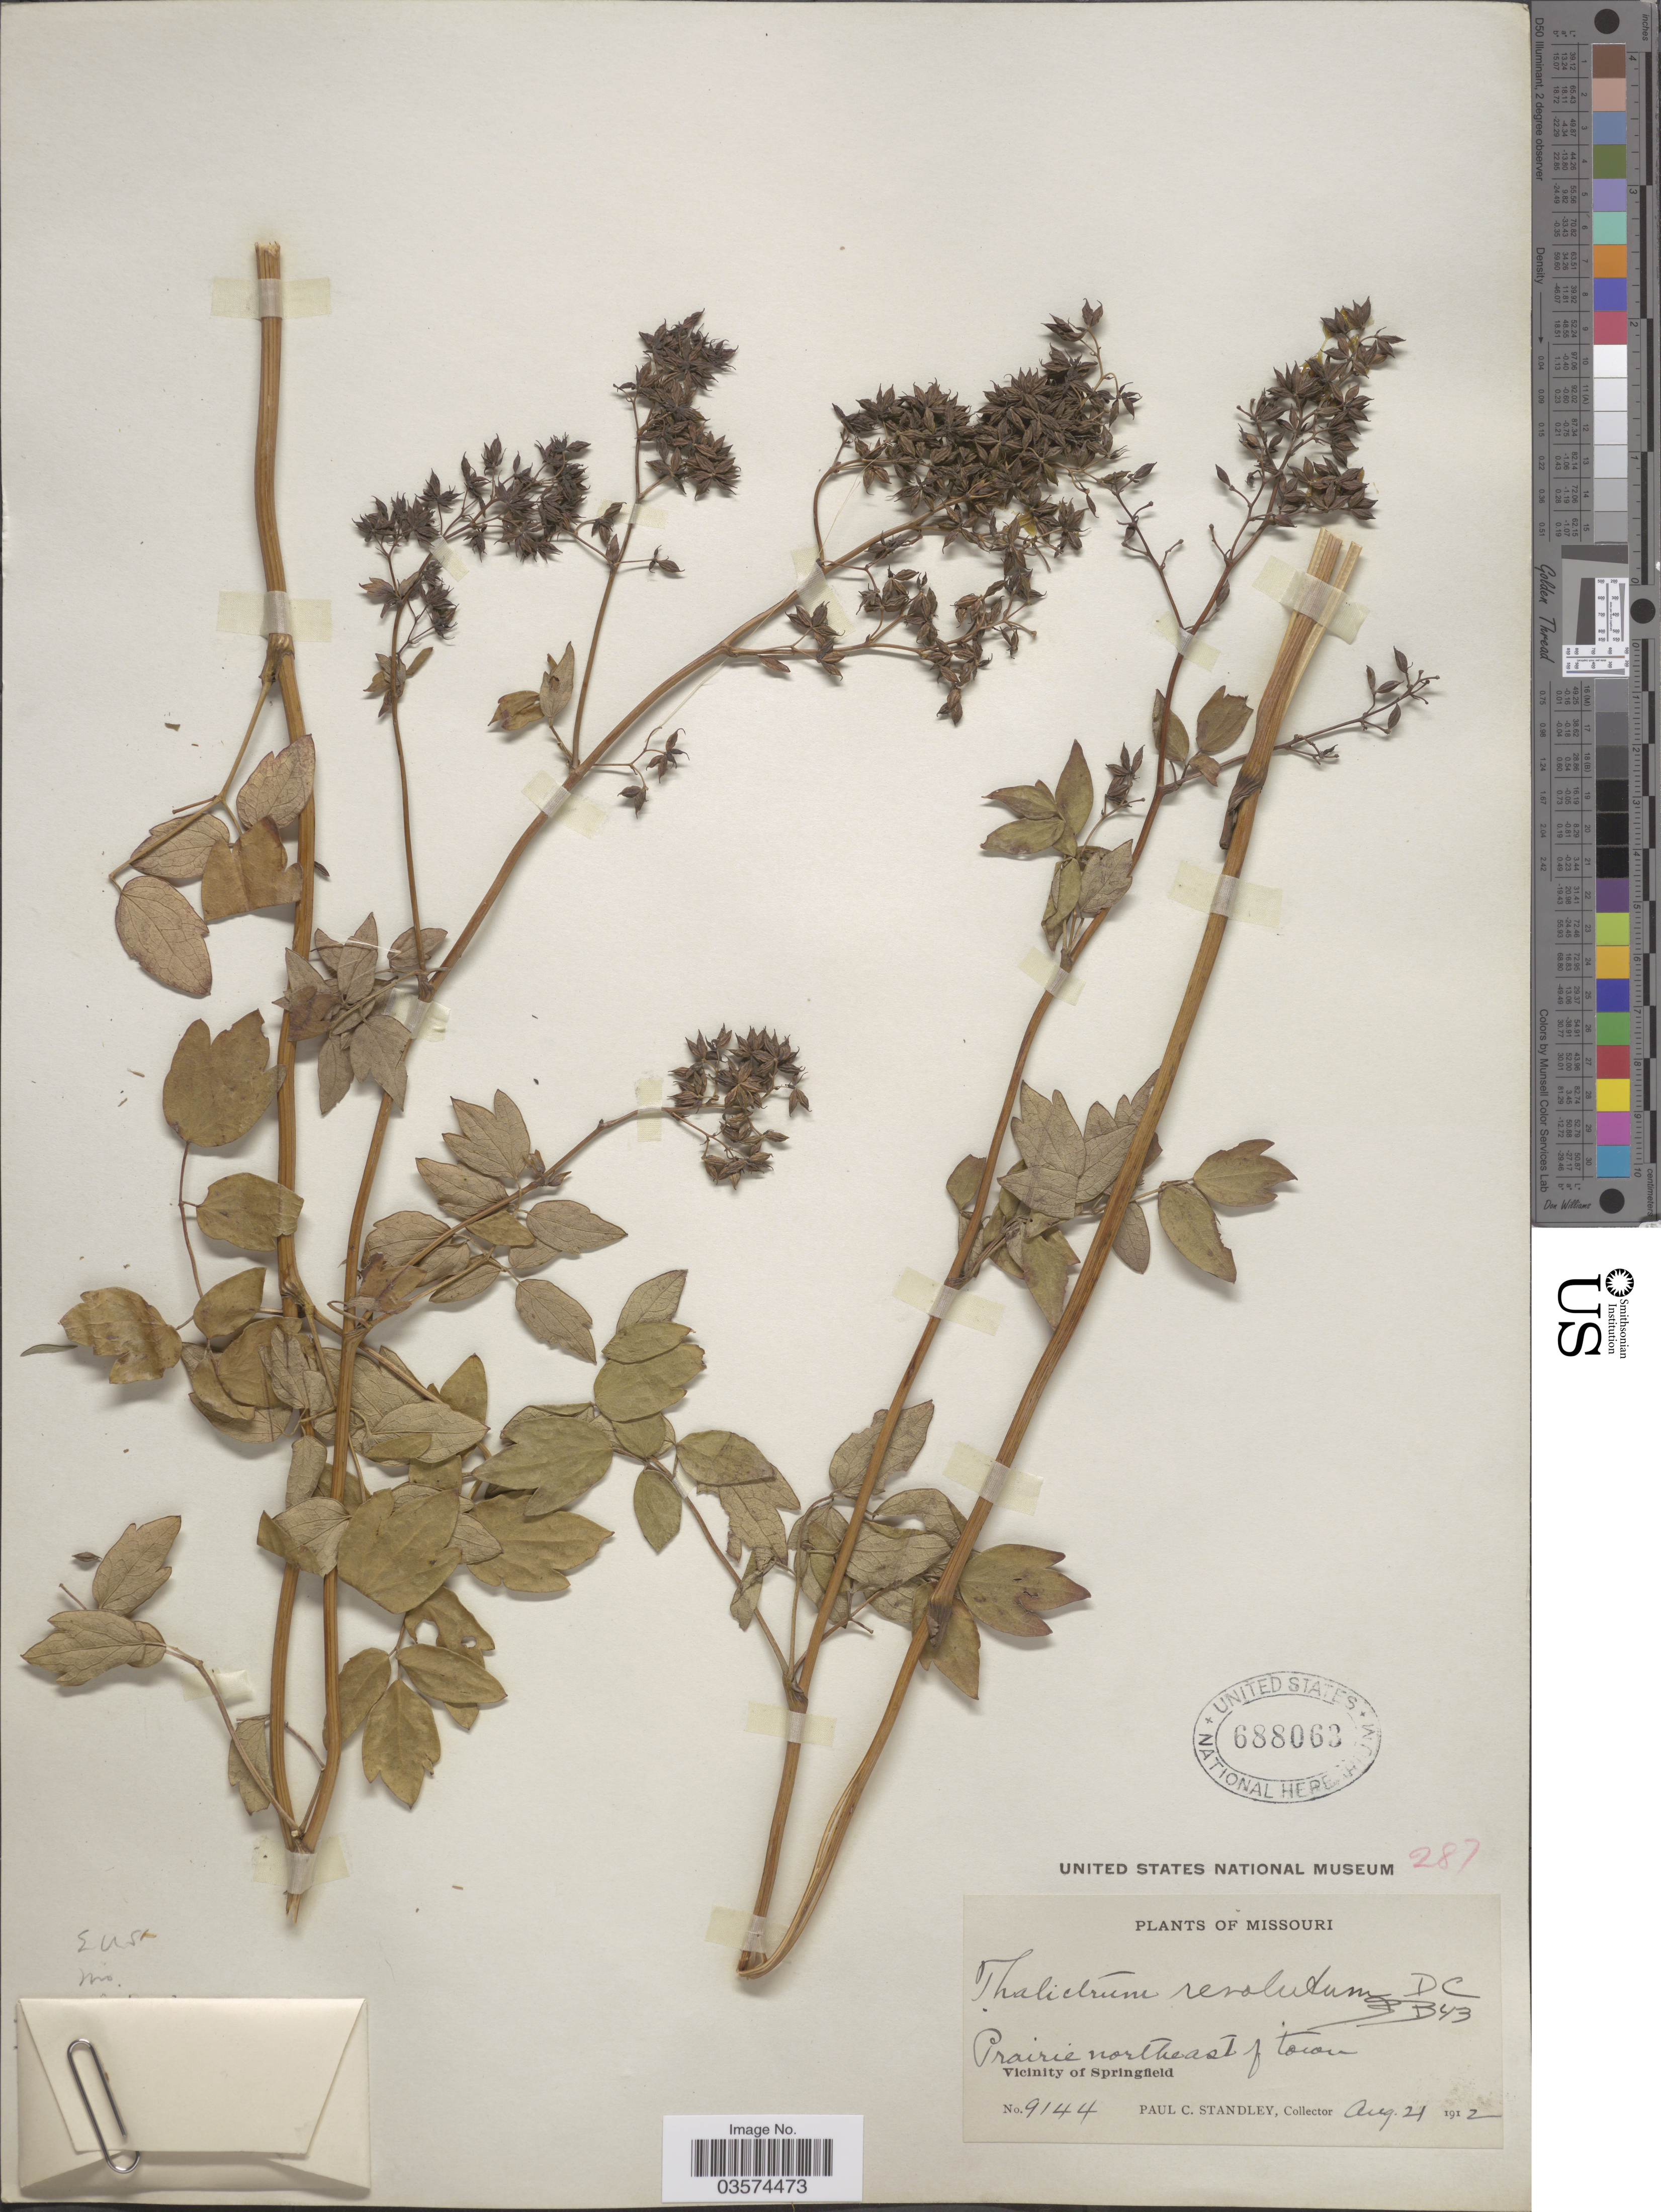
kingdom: Plantae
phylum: Tracheophyta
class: Magnoliopsida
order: Ranunculales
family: Ranunculaceae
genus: Thalictrum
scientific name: Thalictrum amphibolum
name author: Greene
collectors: P. C. Standley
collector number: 9144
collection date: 1912-08-21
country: United States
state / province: Missouri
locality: Prairie northeast of town. Vicinity of Springfield.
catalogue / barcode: US 688063